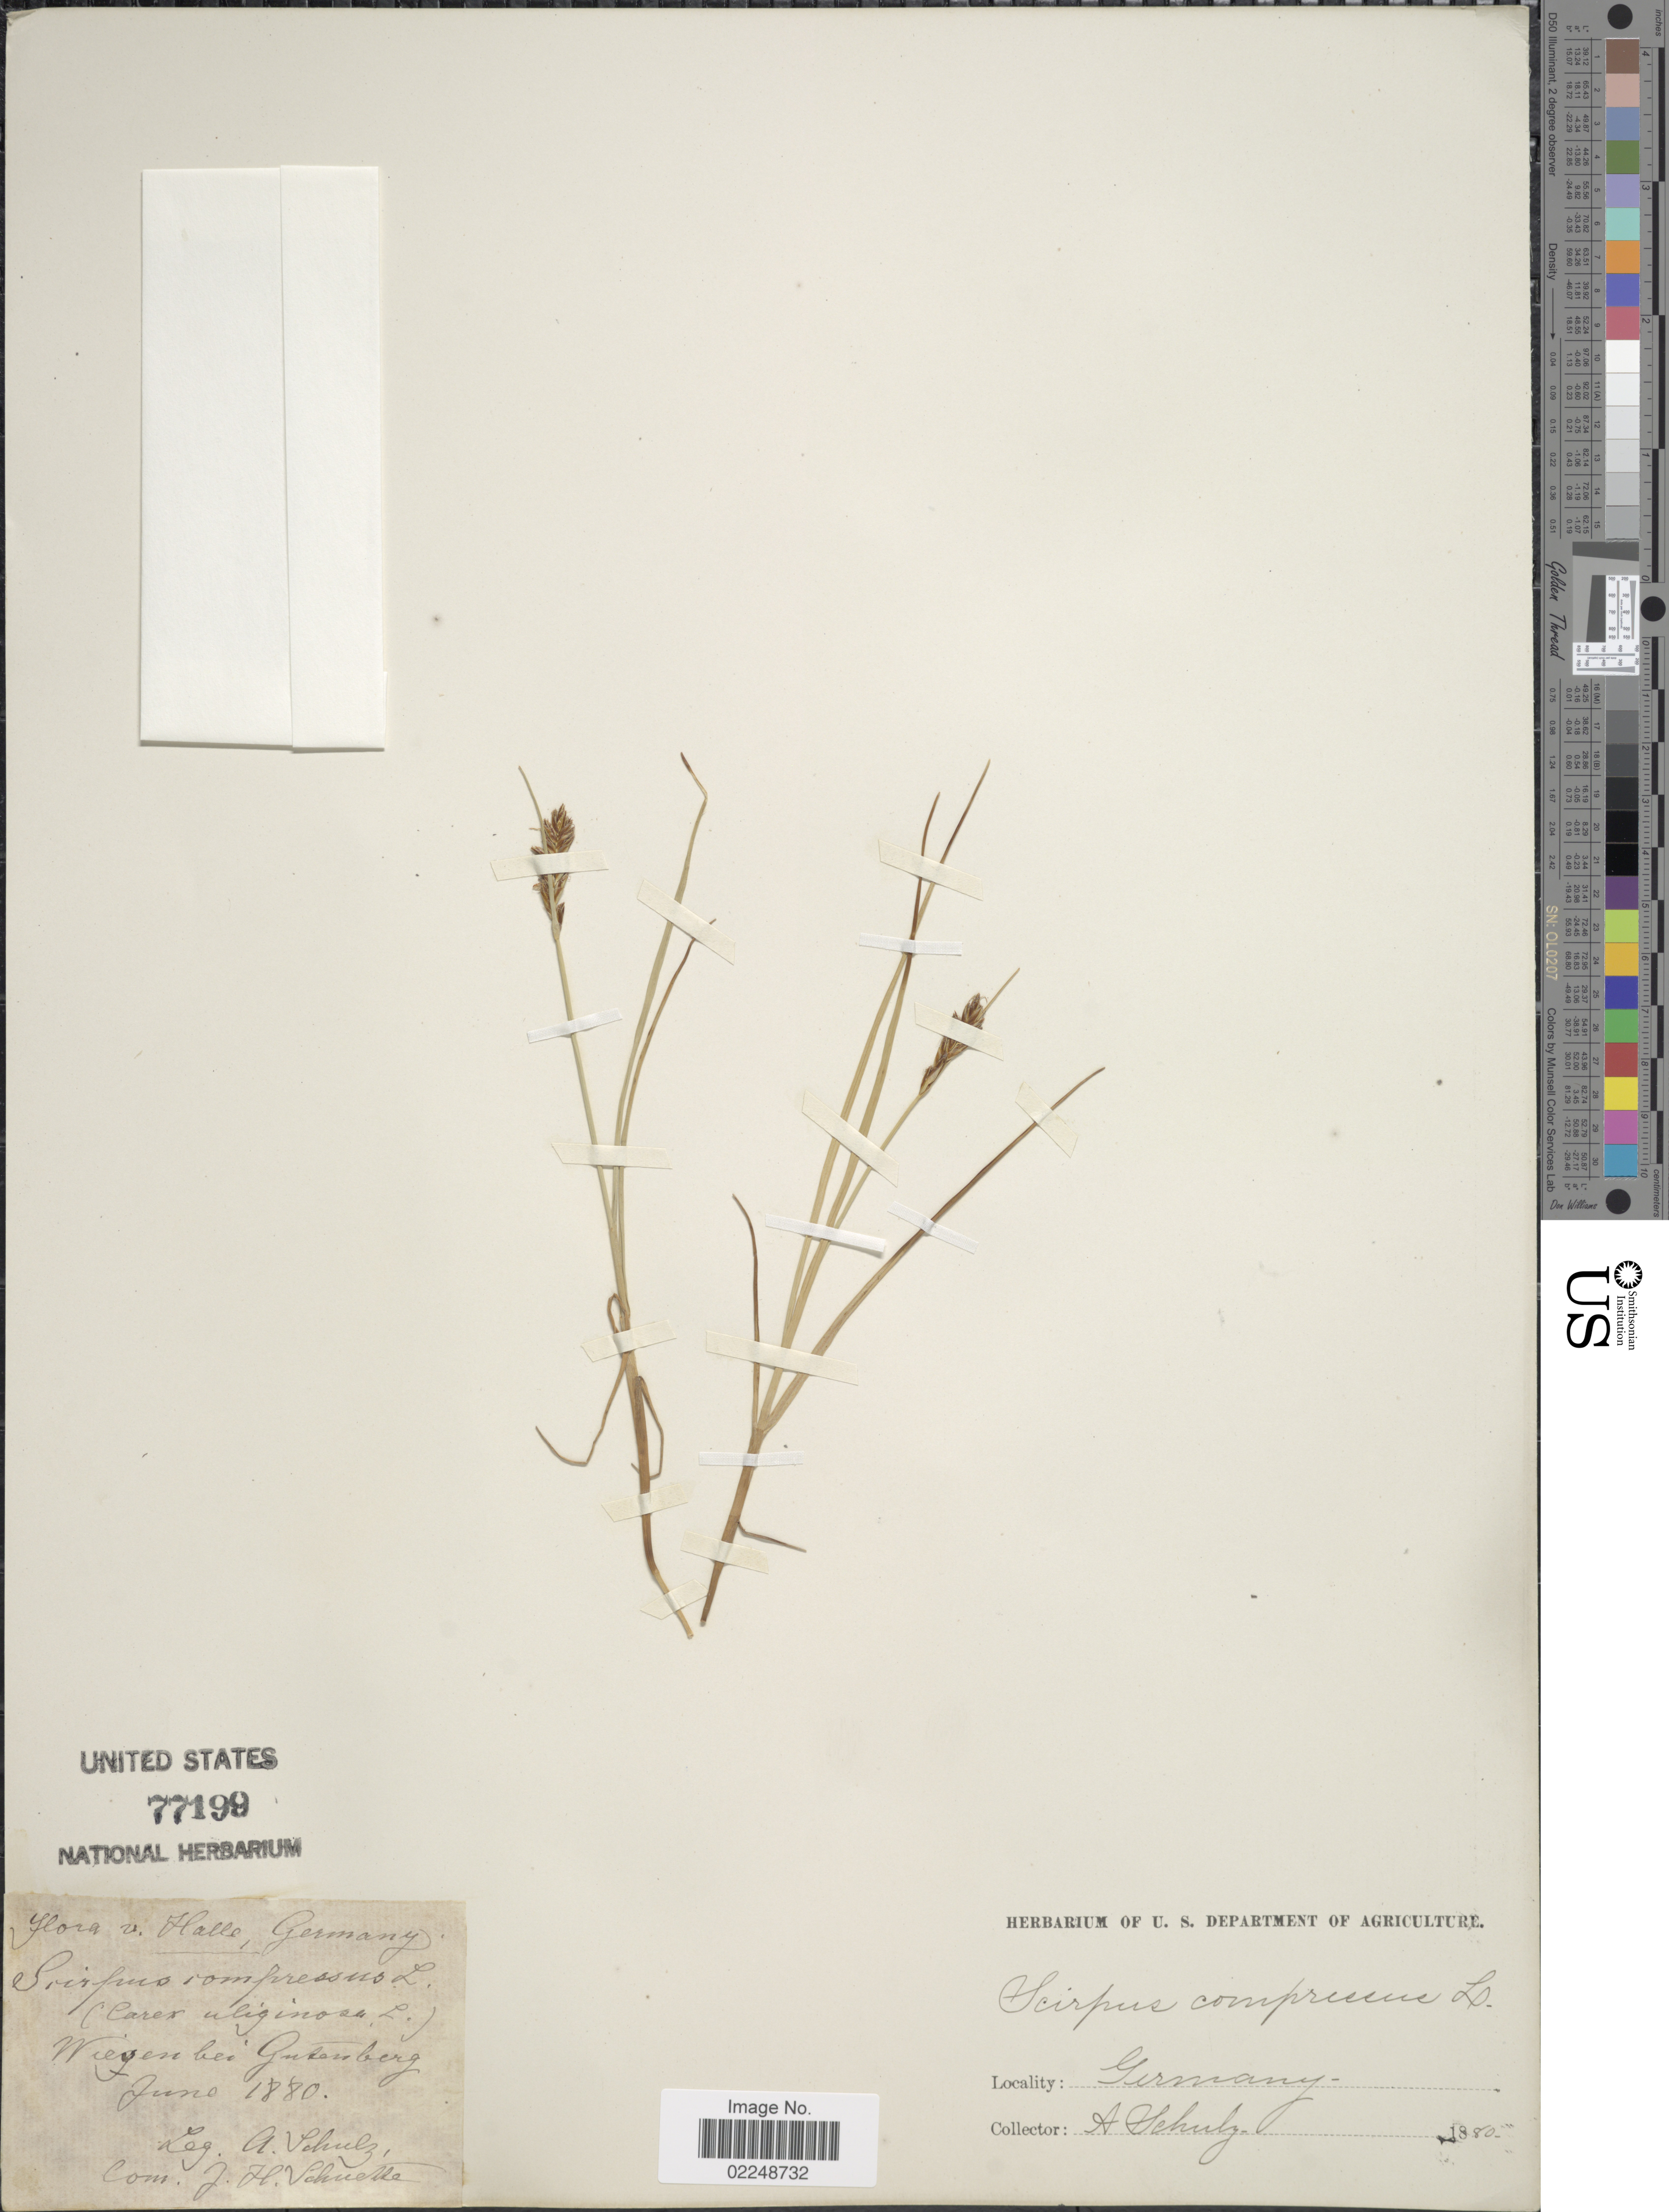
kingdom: Plantae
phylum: Tracheophyta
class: Liliopsida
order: Poales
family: Cyperaceae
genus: Blysmus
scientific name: Blysmus compressus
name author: (L.) Panzer ex Link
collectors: A. Schulz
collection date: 1880-06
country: Germany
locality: Wiegen bei Guntenberg(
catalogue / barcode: US 77199